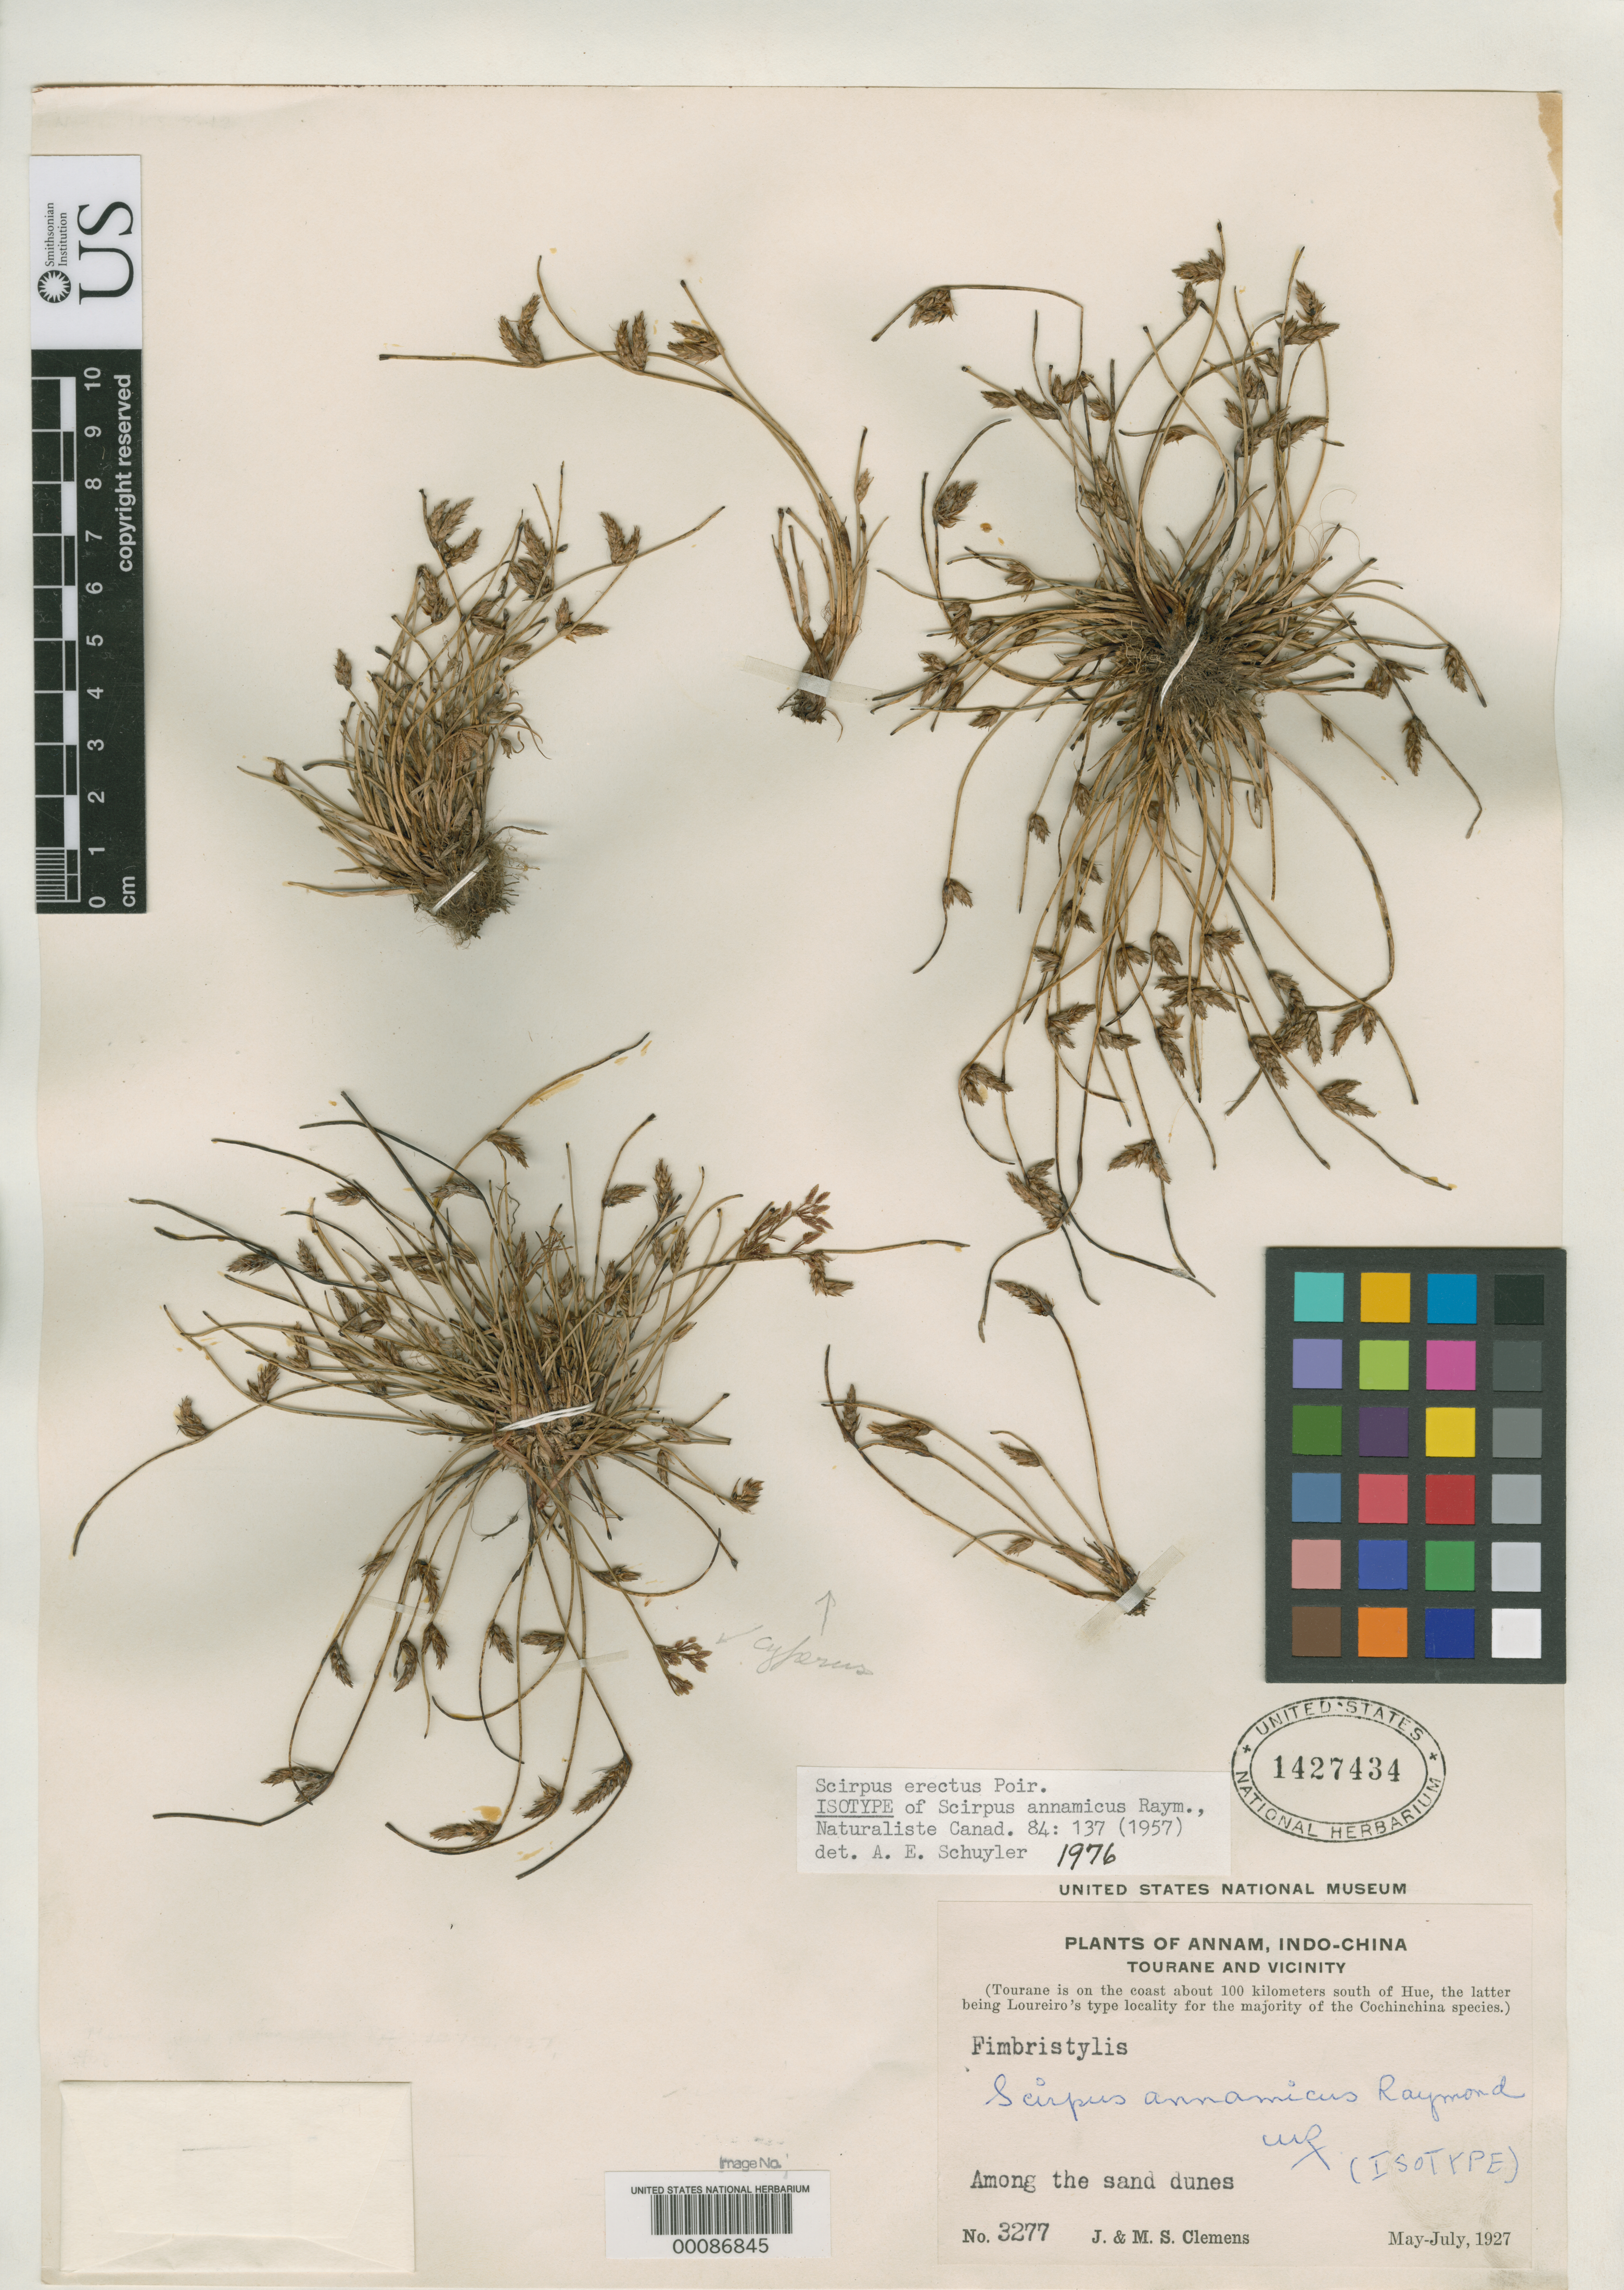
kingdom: Plantae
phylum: Tracheophyta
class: Liliopsida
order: Poales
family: Cyperaceae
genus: Scirpus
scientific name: Scirpus annamicus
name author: Raymond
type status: Isotype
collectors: J. Clemens & M. S. Clemens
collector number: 3277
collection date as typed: May 1927 to -- Jul 1927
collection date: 1927-05/1927-07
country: Vietnam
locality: Annam, Tourane.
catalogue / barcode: US 1427434